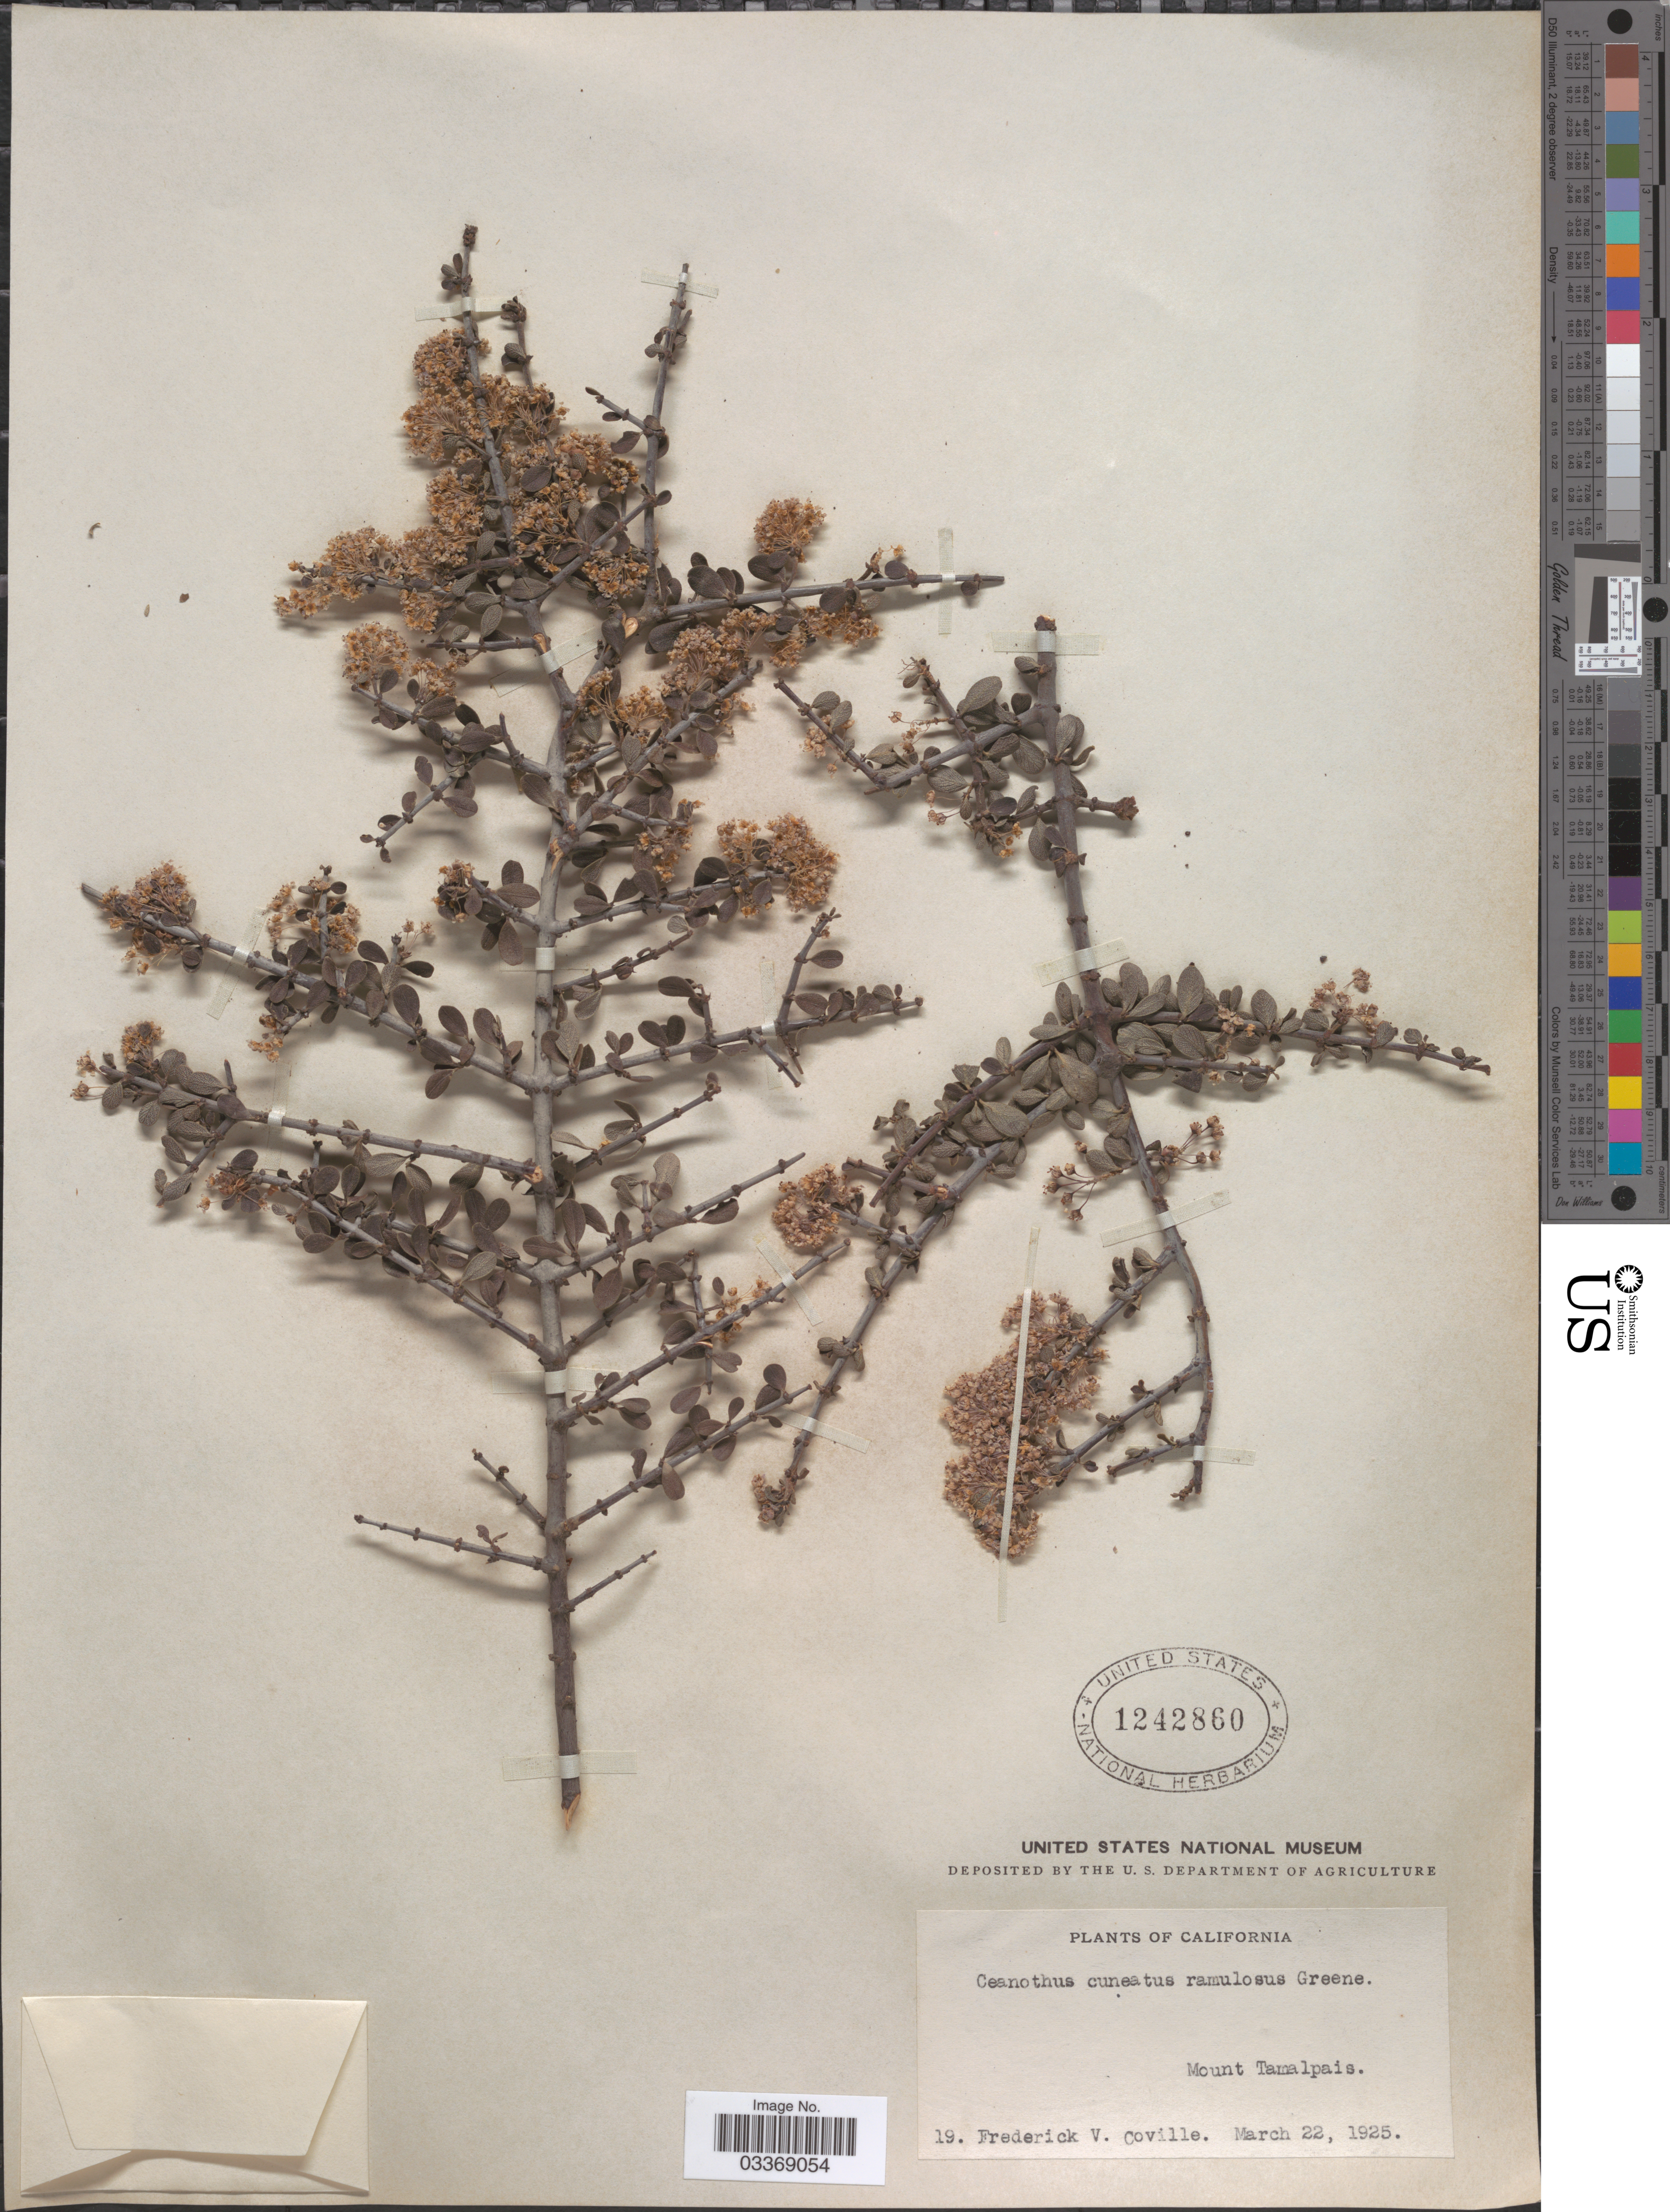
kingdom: Plantae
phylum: Tracheophyta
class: Magnoliopsida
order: Rosales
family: Rhamnaceae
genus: Ceanothus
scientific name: Ceanothus cuneatus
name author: (Hook.) Nutt.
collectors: F. V. Coville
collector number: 19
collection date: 1925-03-22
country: United States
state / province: California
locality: Mount Tamalpais.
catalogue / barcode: US 1242860